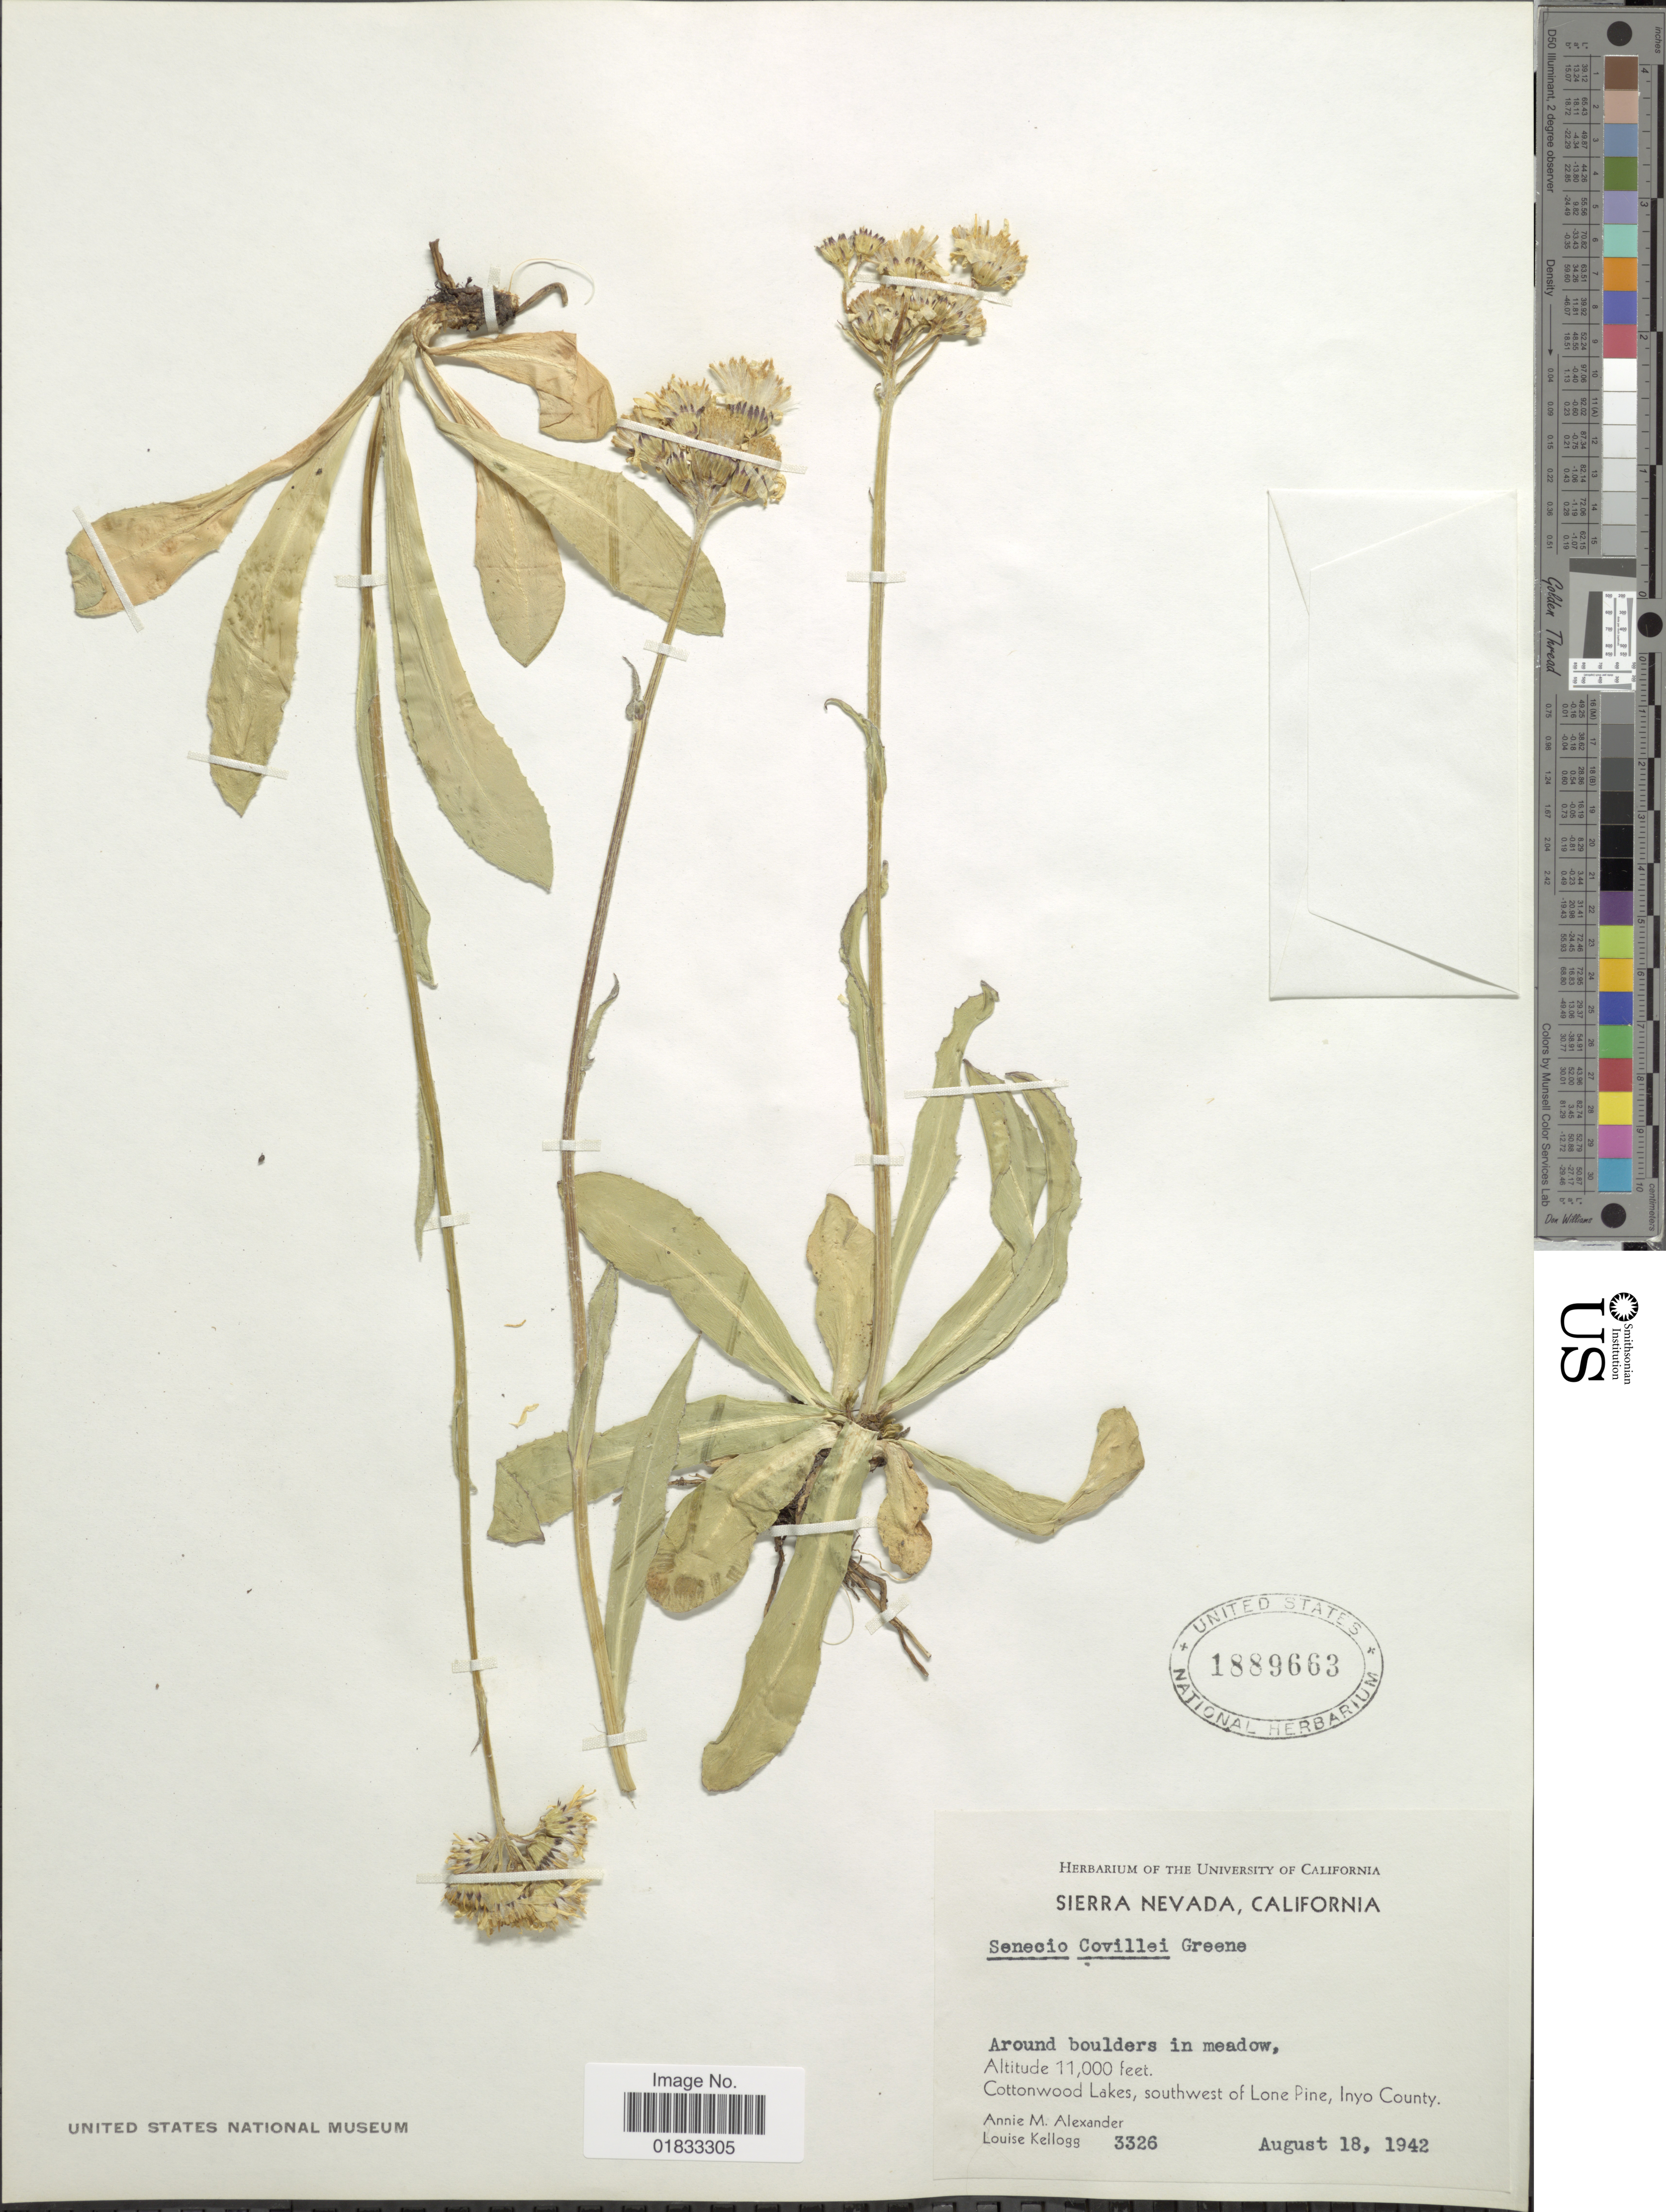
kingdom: Plantae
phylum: Tracheophyta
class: Magnoliopsida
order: Asterales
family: Asteraceae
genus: Senecio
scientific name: Senecio scorzonella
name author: Greene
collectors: A. M. Alexander & L. Kellogg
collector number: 3326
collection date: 1942-08-18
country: United States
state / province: California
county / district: Inyo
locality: Sierra Nevada, Cottonwood Lakes, southwest of Lone Pine, Inyo County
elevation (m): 3353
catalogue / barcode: US 1889663